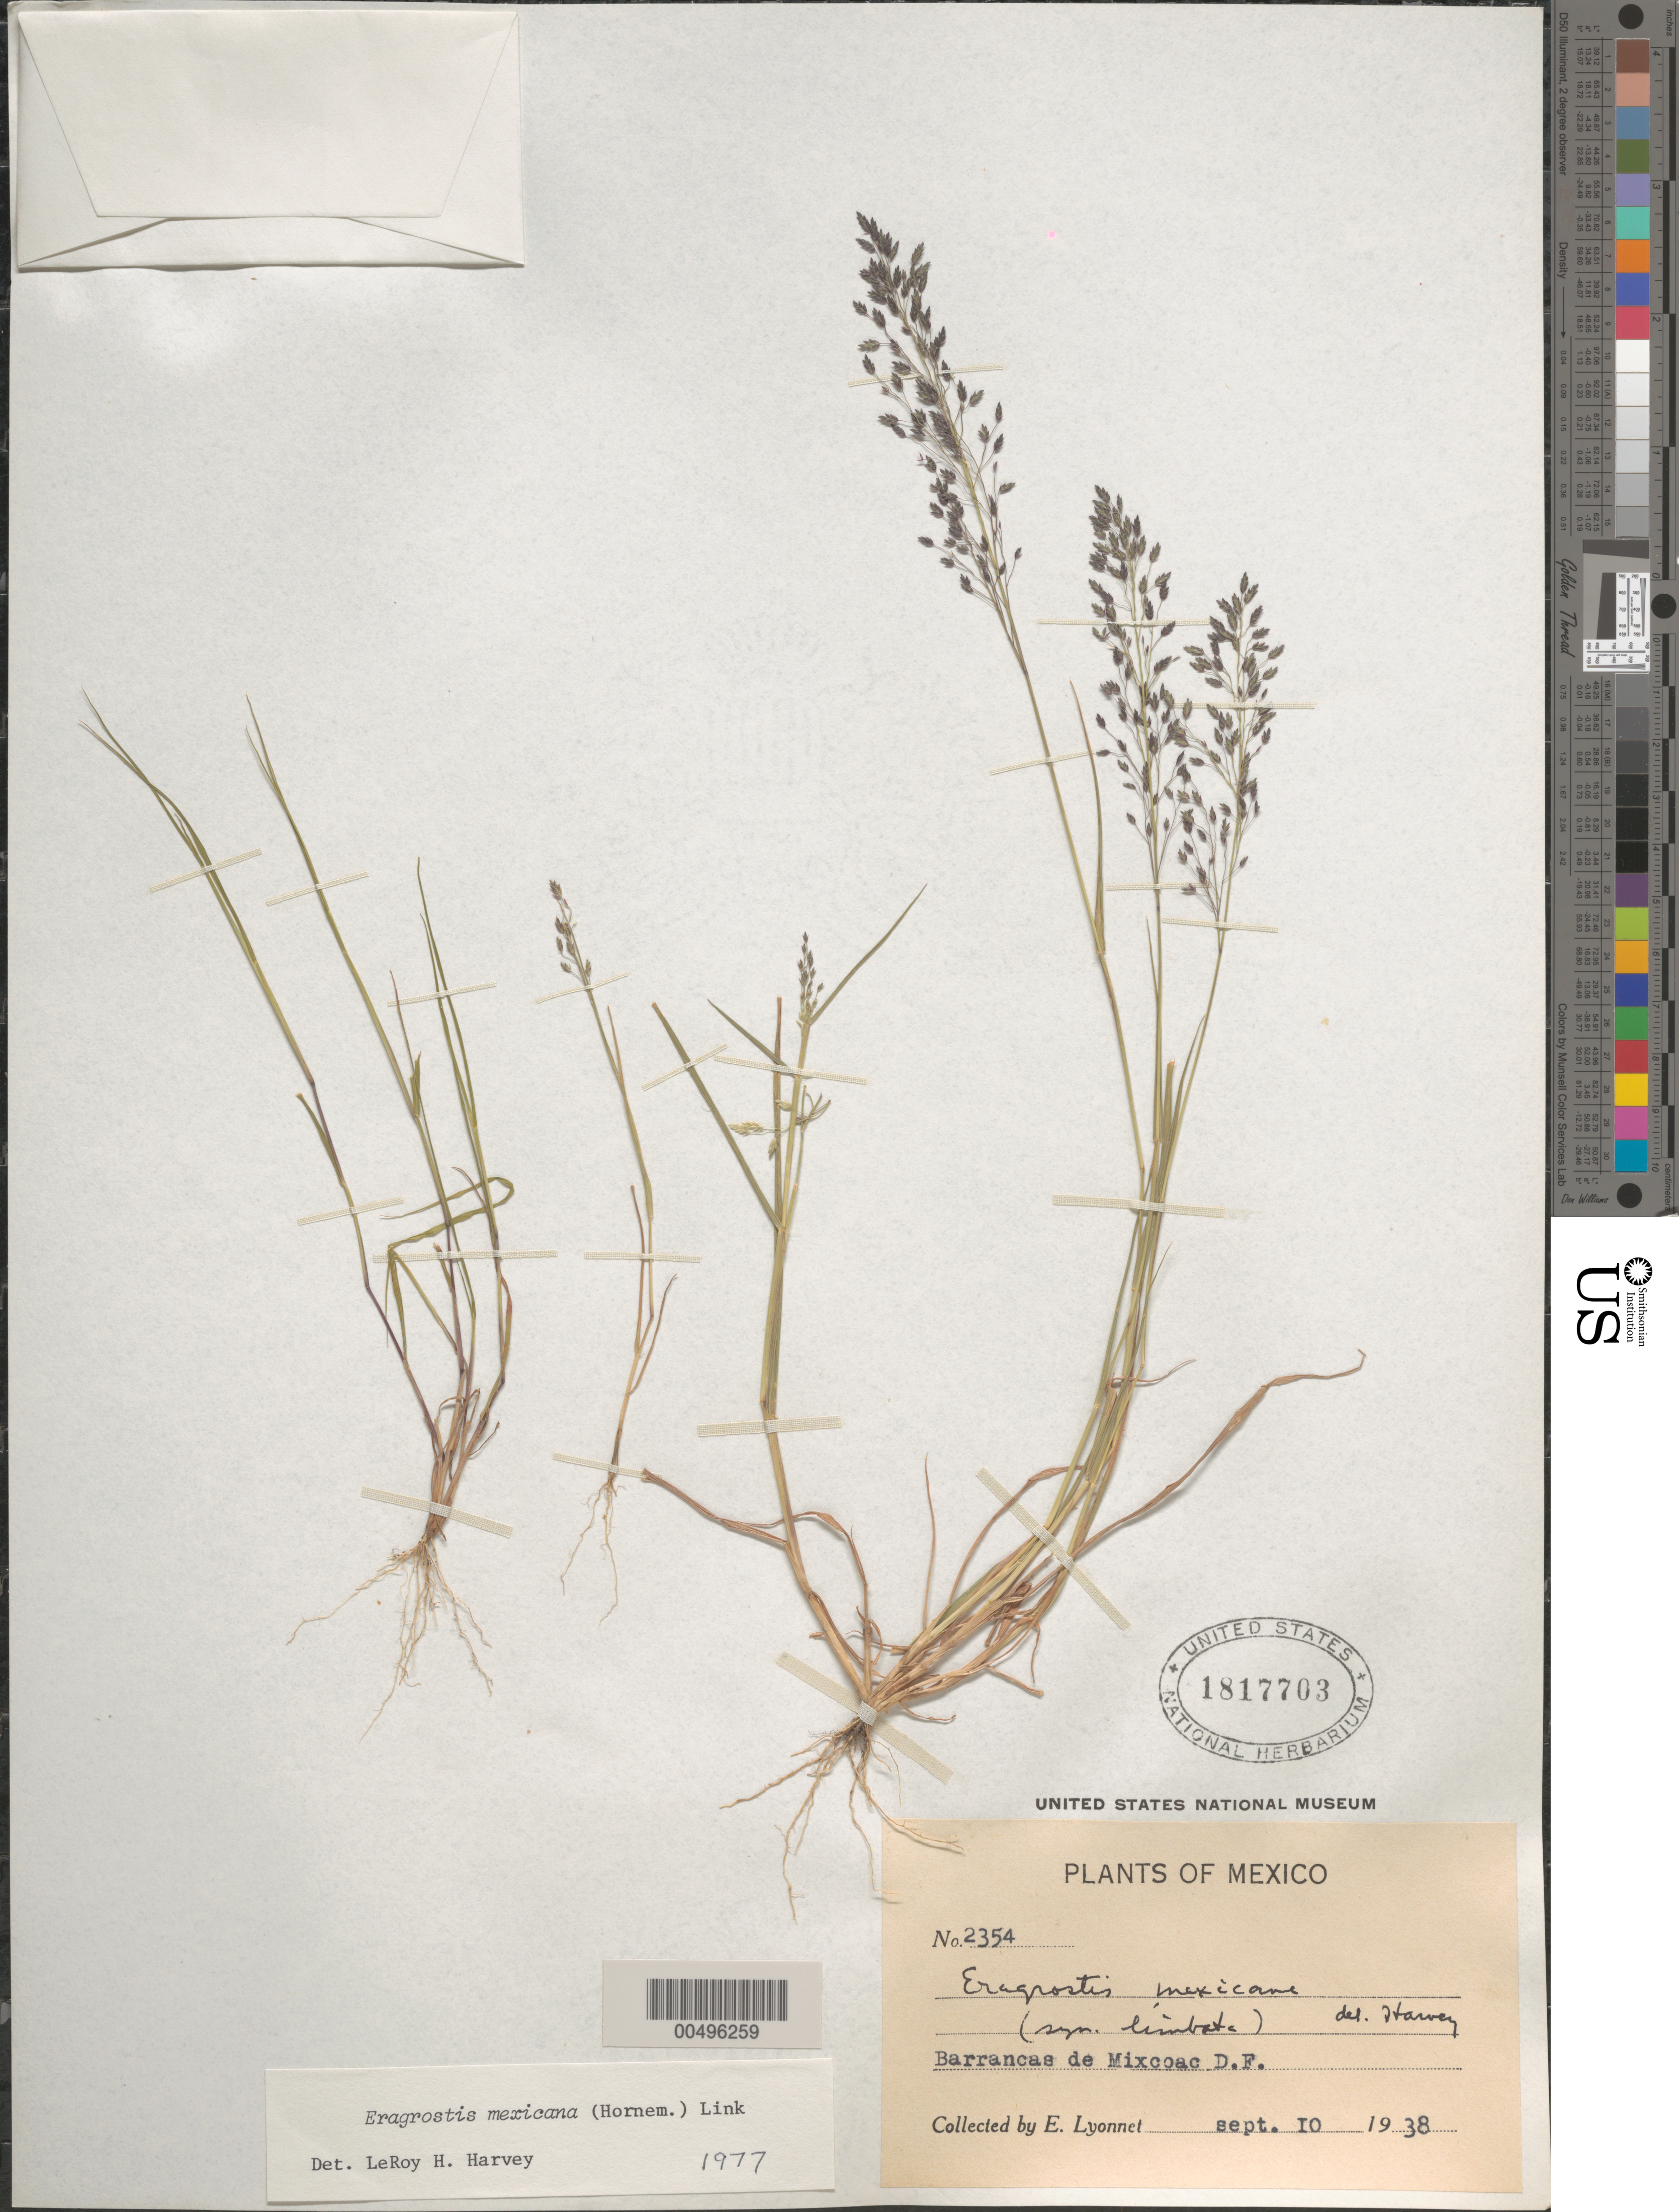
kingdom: Plantae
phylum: Tracheophyta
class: Liliopsida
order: Poales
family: Poaceae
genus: Eragrostis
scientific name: Eragrostis mexicana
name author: (Hornem.) Link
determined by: Harvey, L. H.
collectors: Bro. E. Lyonnet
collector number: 2354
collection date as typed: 10 Sep 1938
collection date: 1938-09-10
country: Mexico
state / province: Distrito Federal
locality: Barrancas de Mixcoac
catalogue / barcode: US 1817703